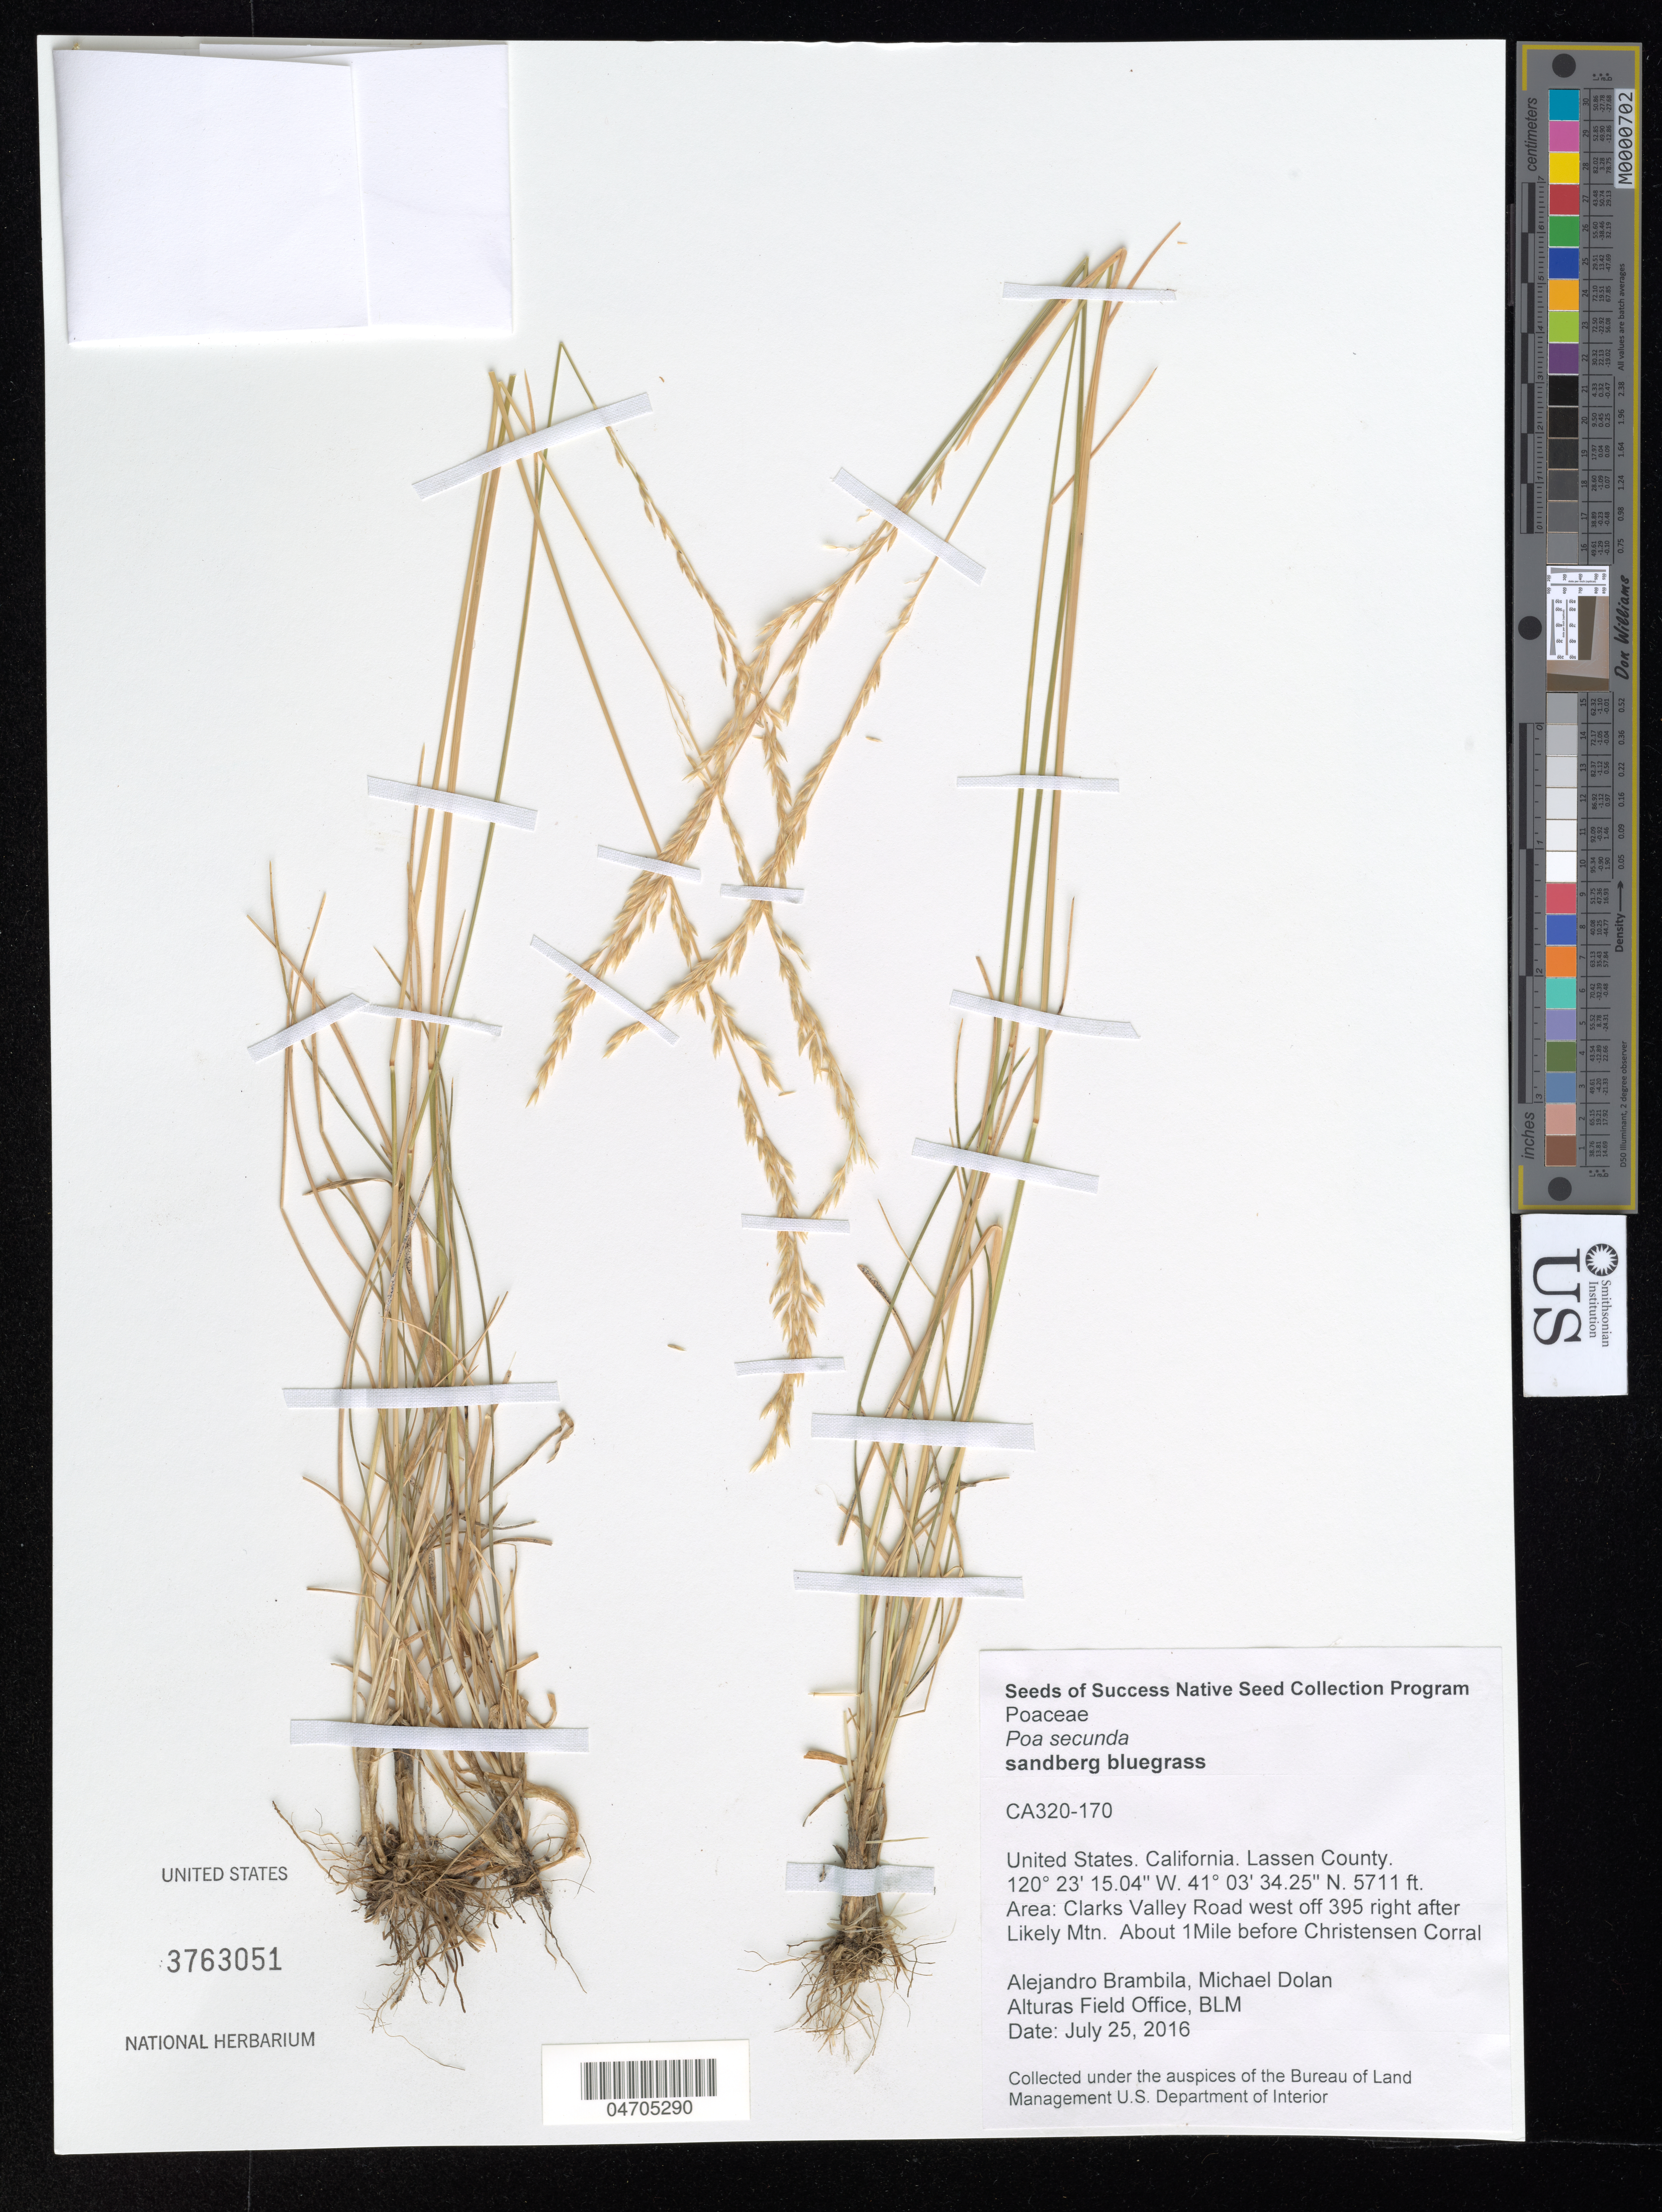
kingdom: Plantae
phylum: Tracheophyta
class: Liliopsida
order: Poales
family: Poaceae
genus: Poa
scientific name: Poa secunda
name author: J. Presl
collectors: A. Brambila & M. Dolan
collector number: CA320-170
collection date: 2016-07-25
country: United States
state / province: California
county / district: Lassen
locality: Lassen County. Area: Clarks Valley Road west off 395 right after Likely Mtn. About 1 Mile before Christensen Corral.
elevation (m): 1741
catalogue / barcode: US 3763051